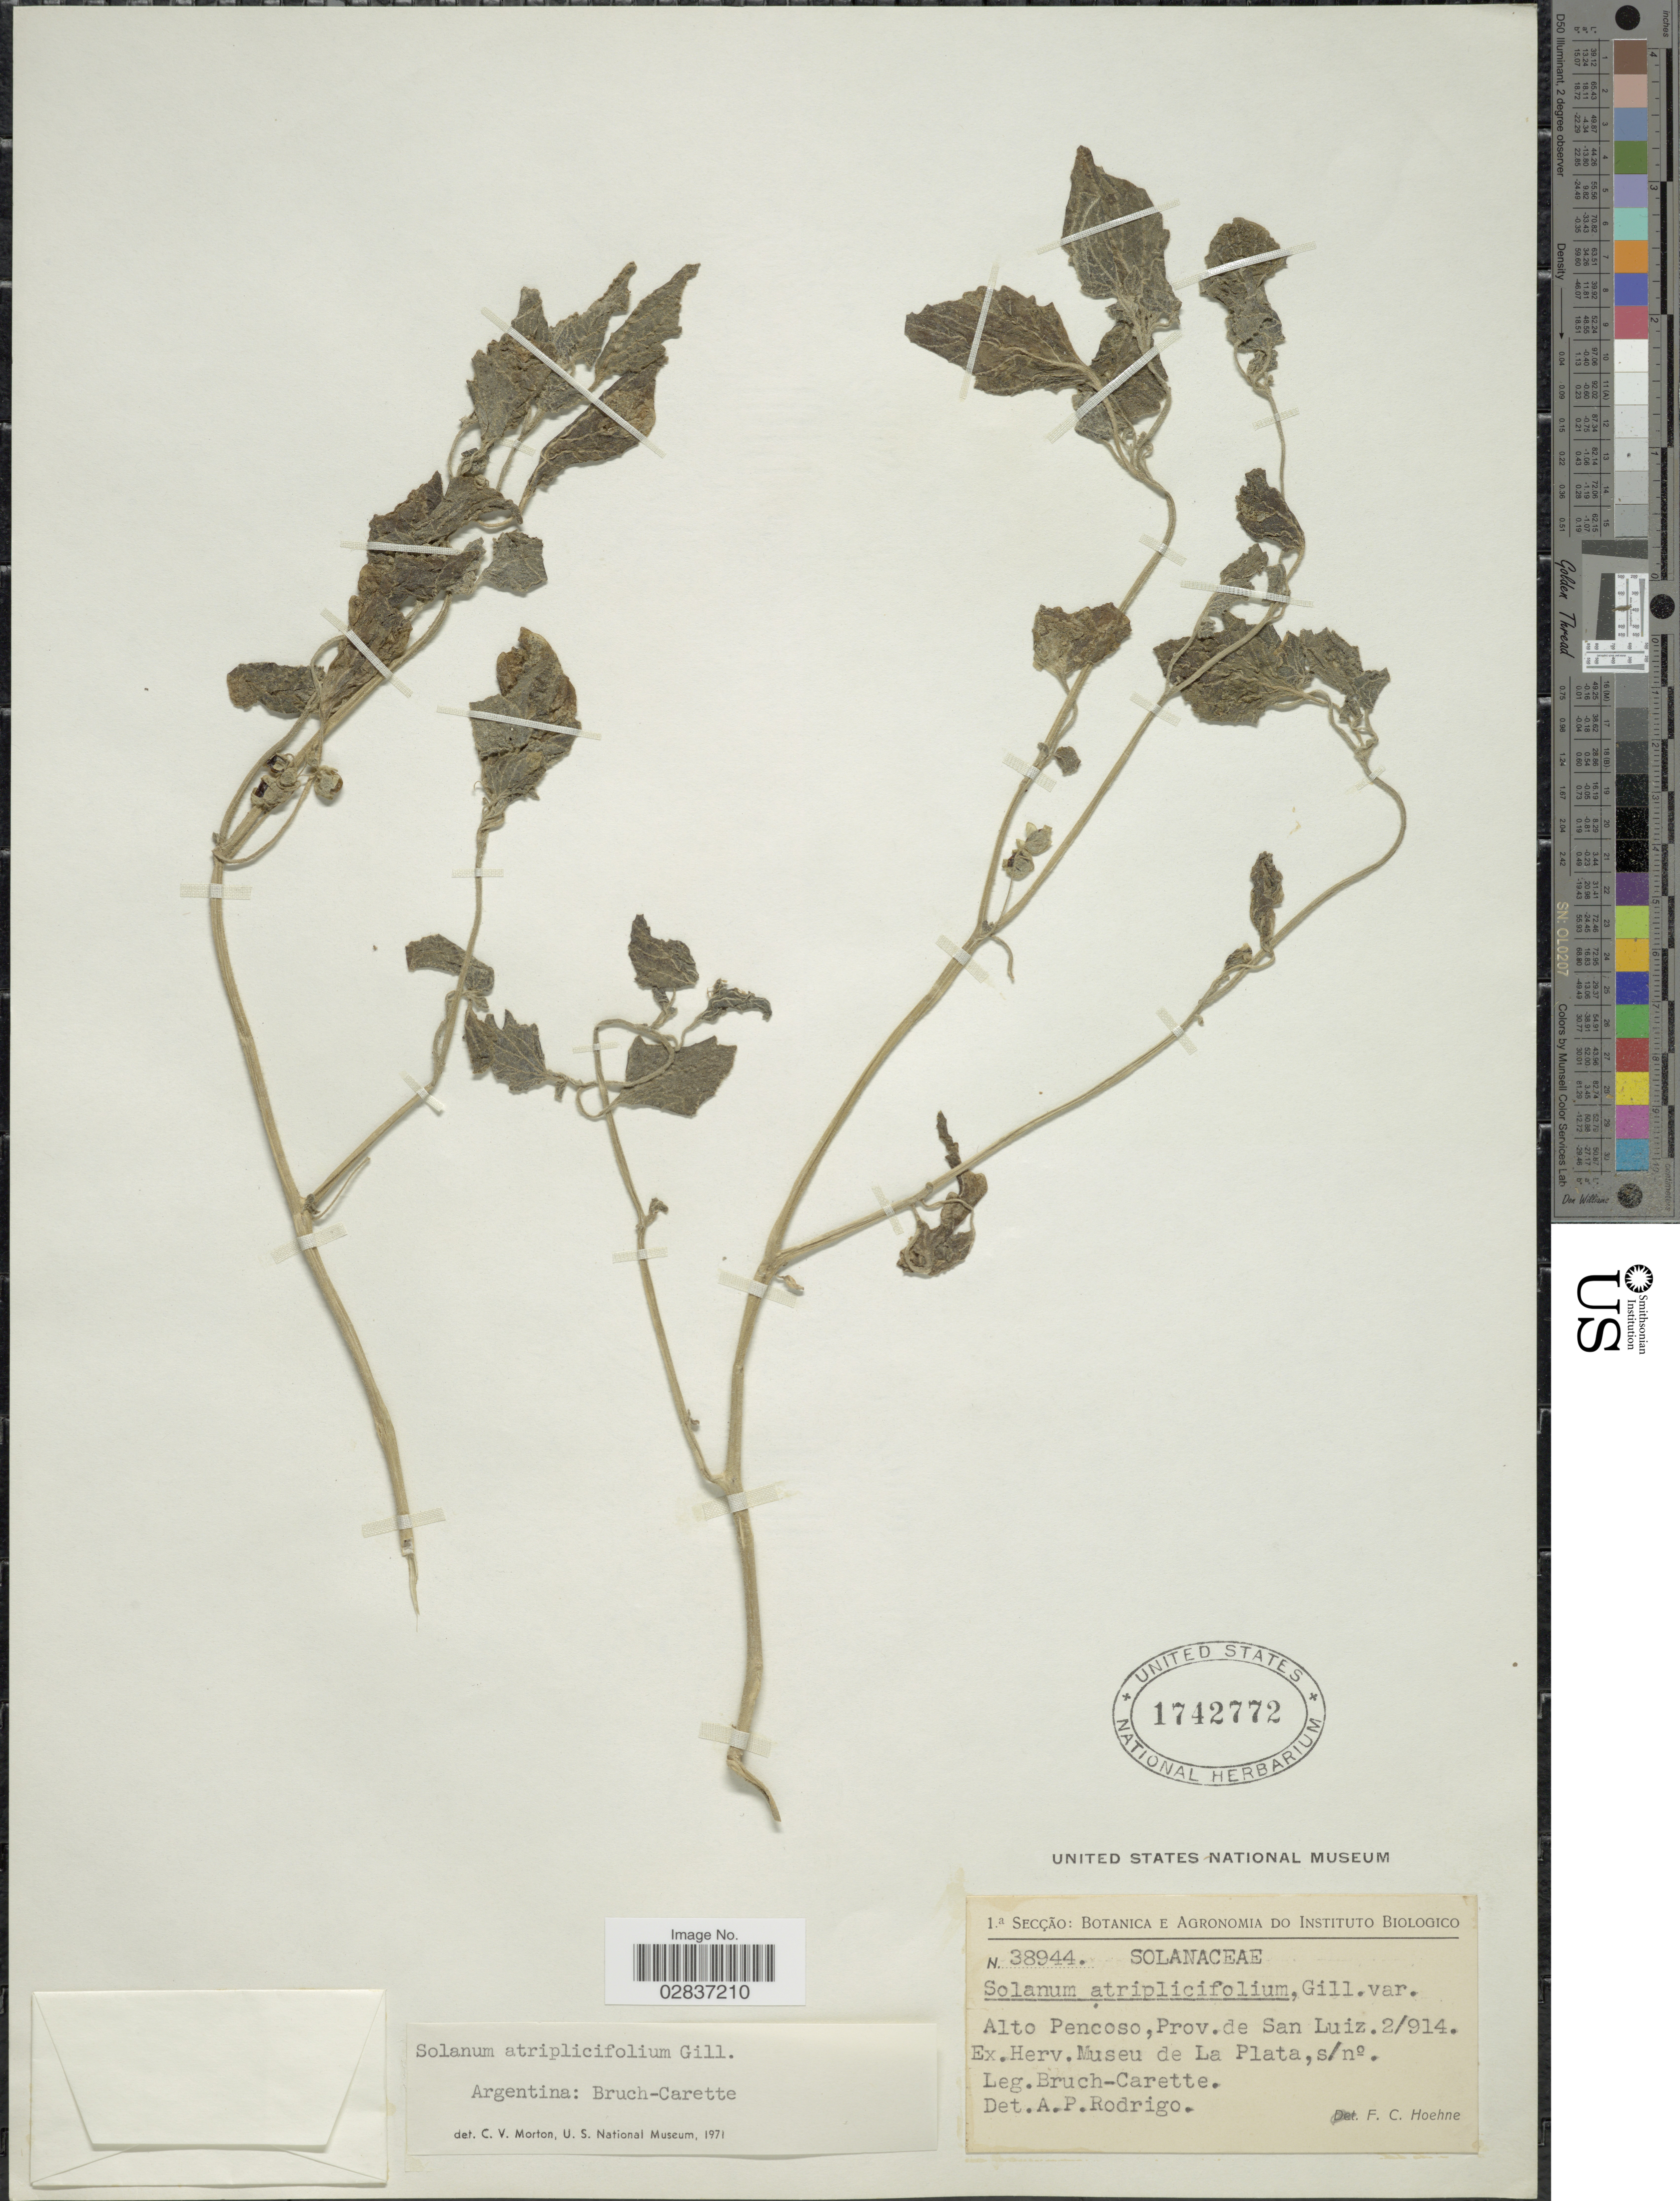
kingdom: Plantae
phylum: Tracheophyta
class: Magnoliopsida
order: Solanales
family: Solanaceae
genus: Solanum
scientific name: Solanum atriplicifolium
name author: Gillies ex Nees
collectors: Bruch-Carette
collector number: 38944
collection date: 1914-02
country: Argentina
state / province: San Luis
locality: Alto Pencoso, Prov. de San Luiz.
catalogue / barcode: US 1742772